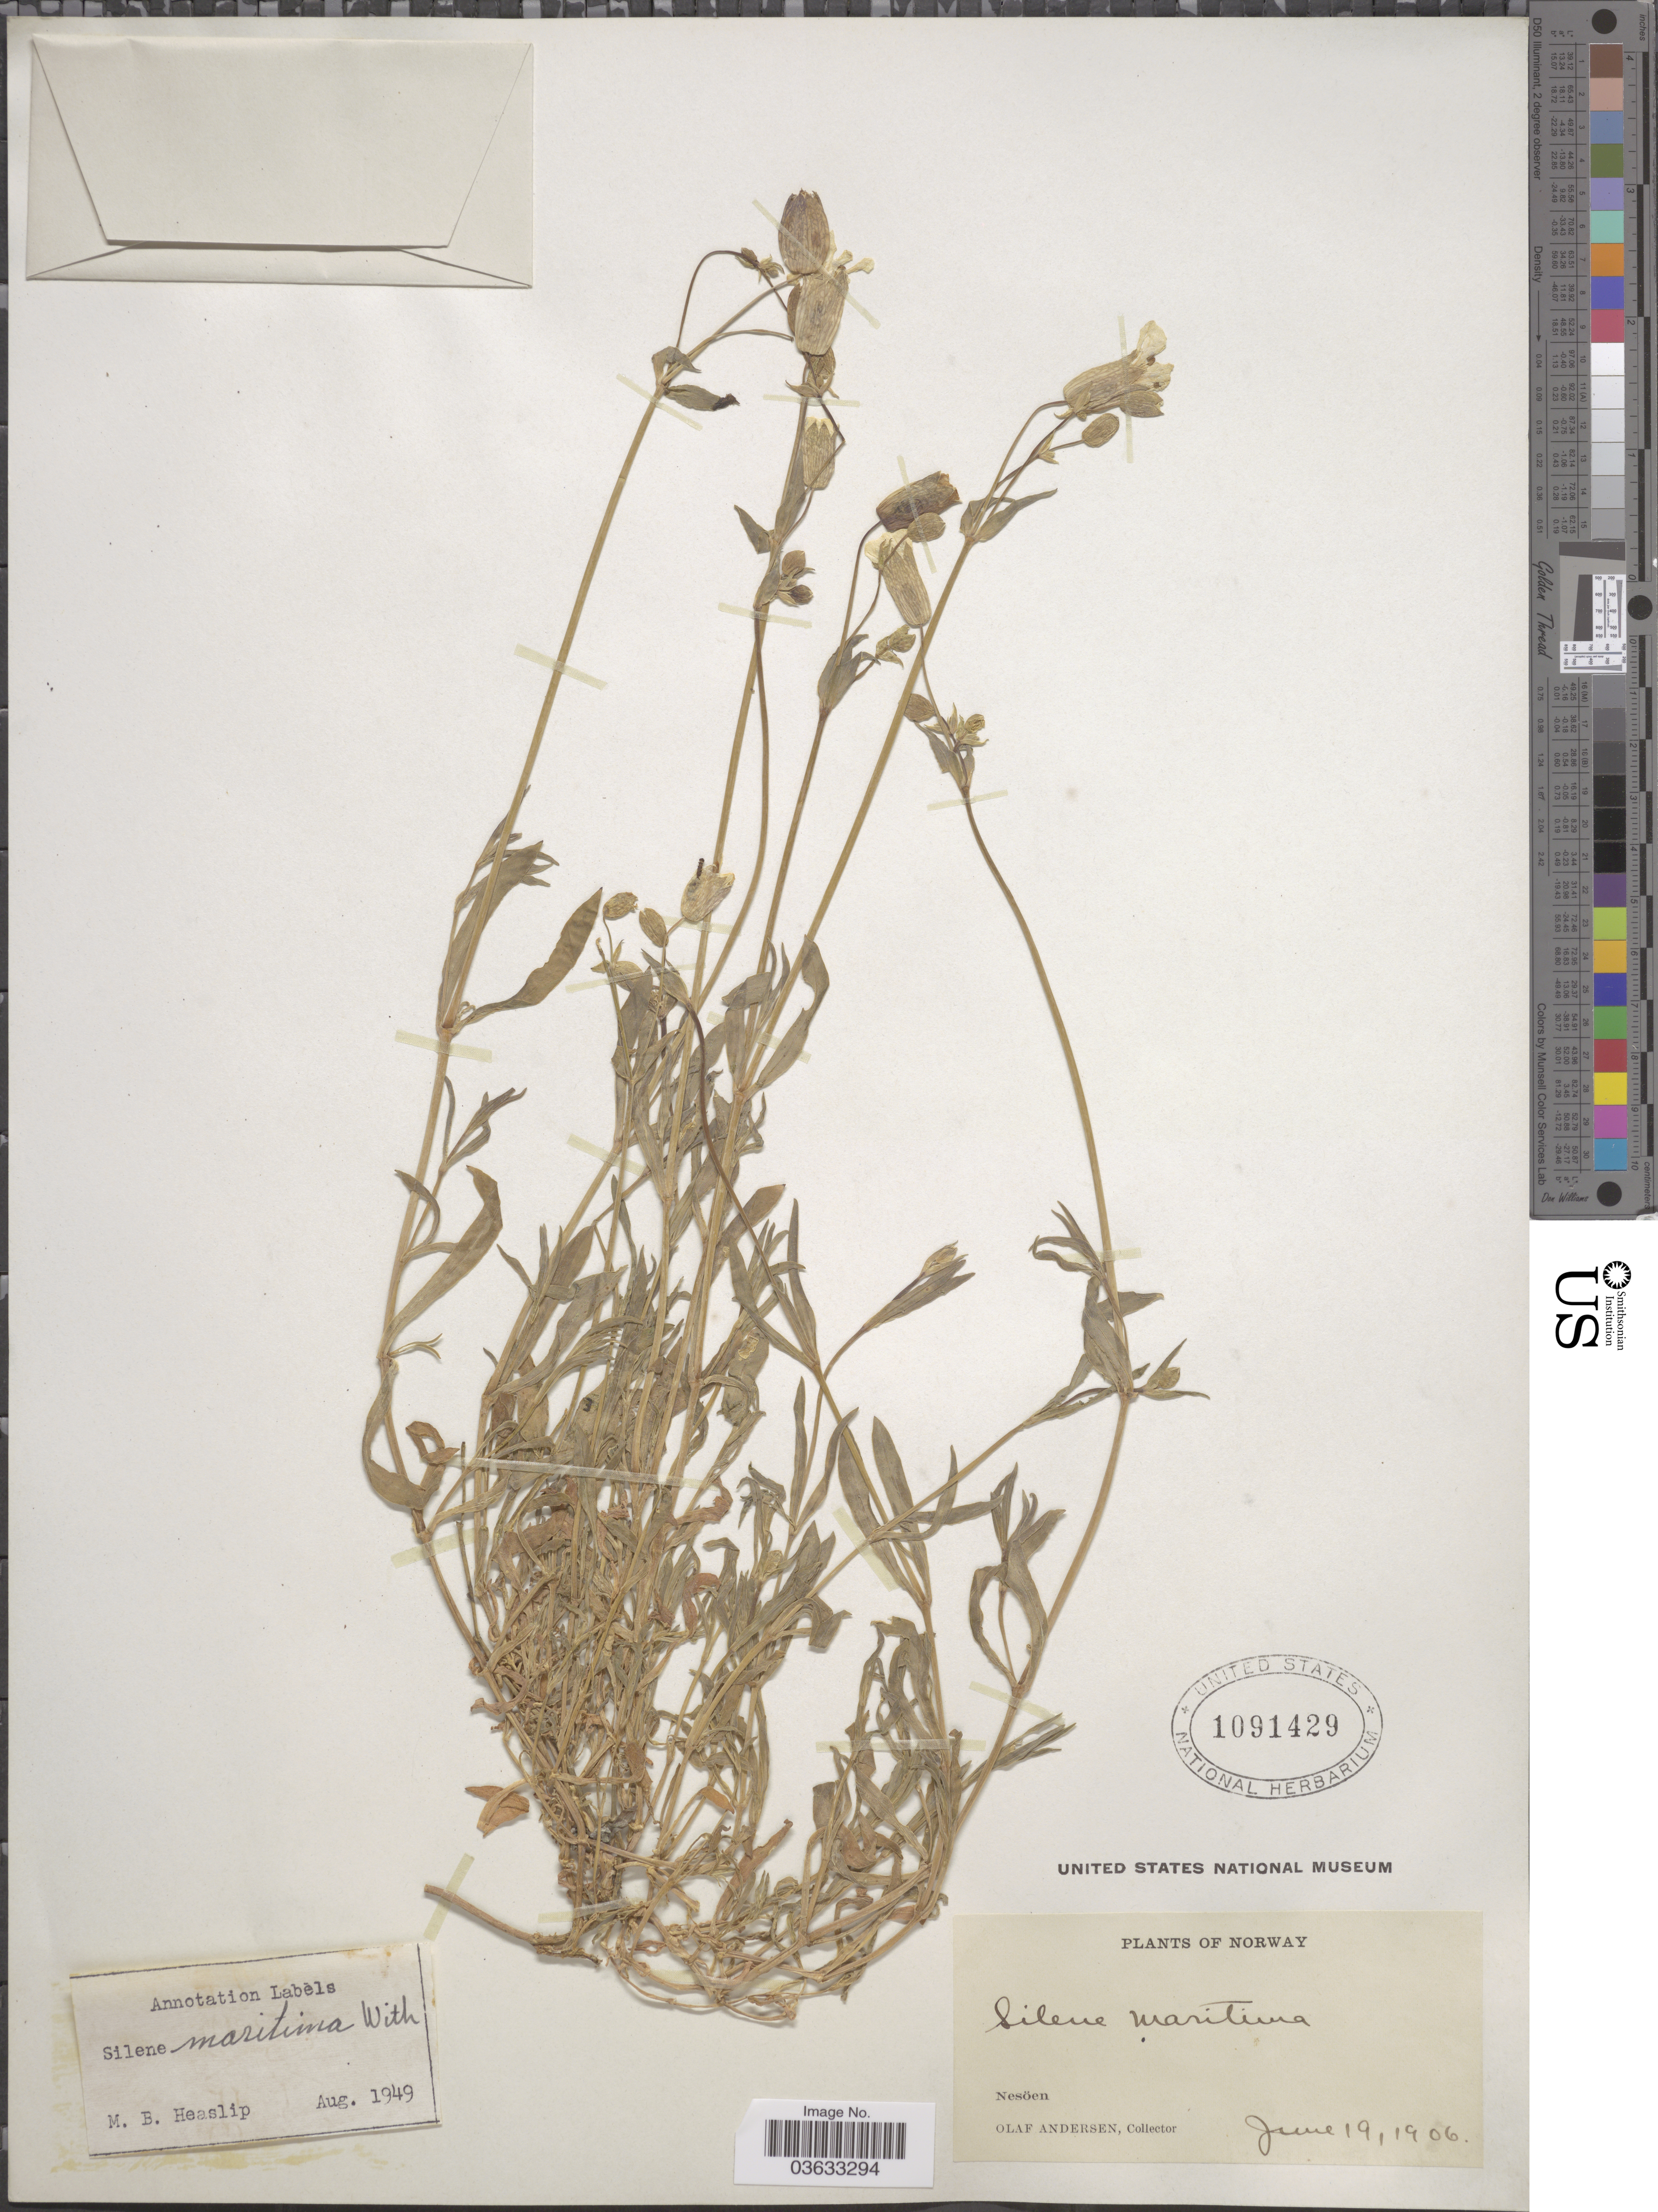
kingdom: Plantae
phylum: Tracheophyta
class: Magnoliopsida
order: Caryophyllales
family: Caryophyllaceae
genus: Silene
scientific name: Silene maritima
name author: With.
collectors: O. Andersen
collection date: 1906-06-19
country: Norway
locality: Nesöen.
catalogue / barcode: US 1091429